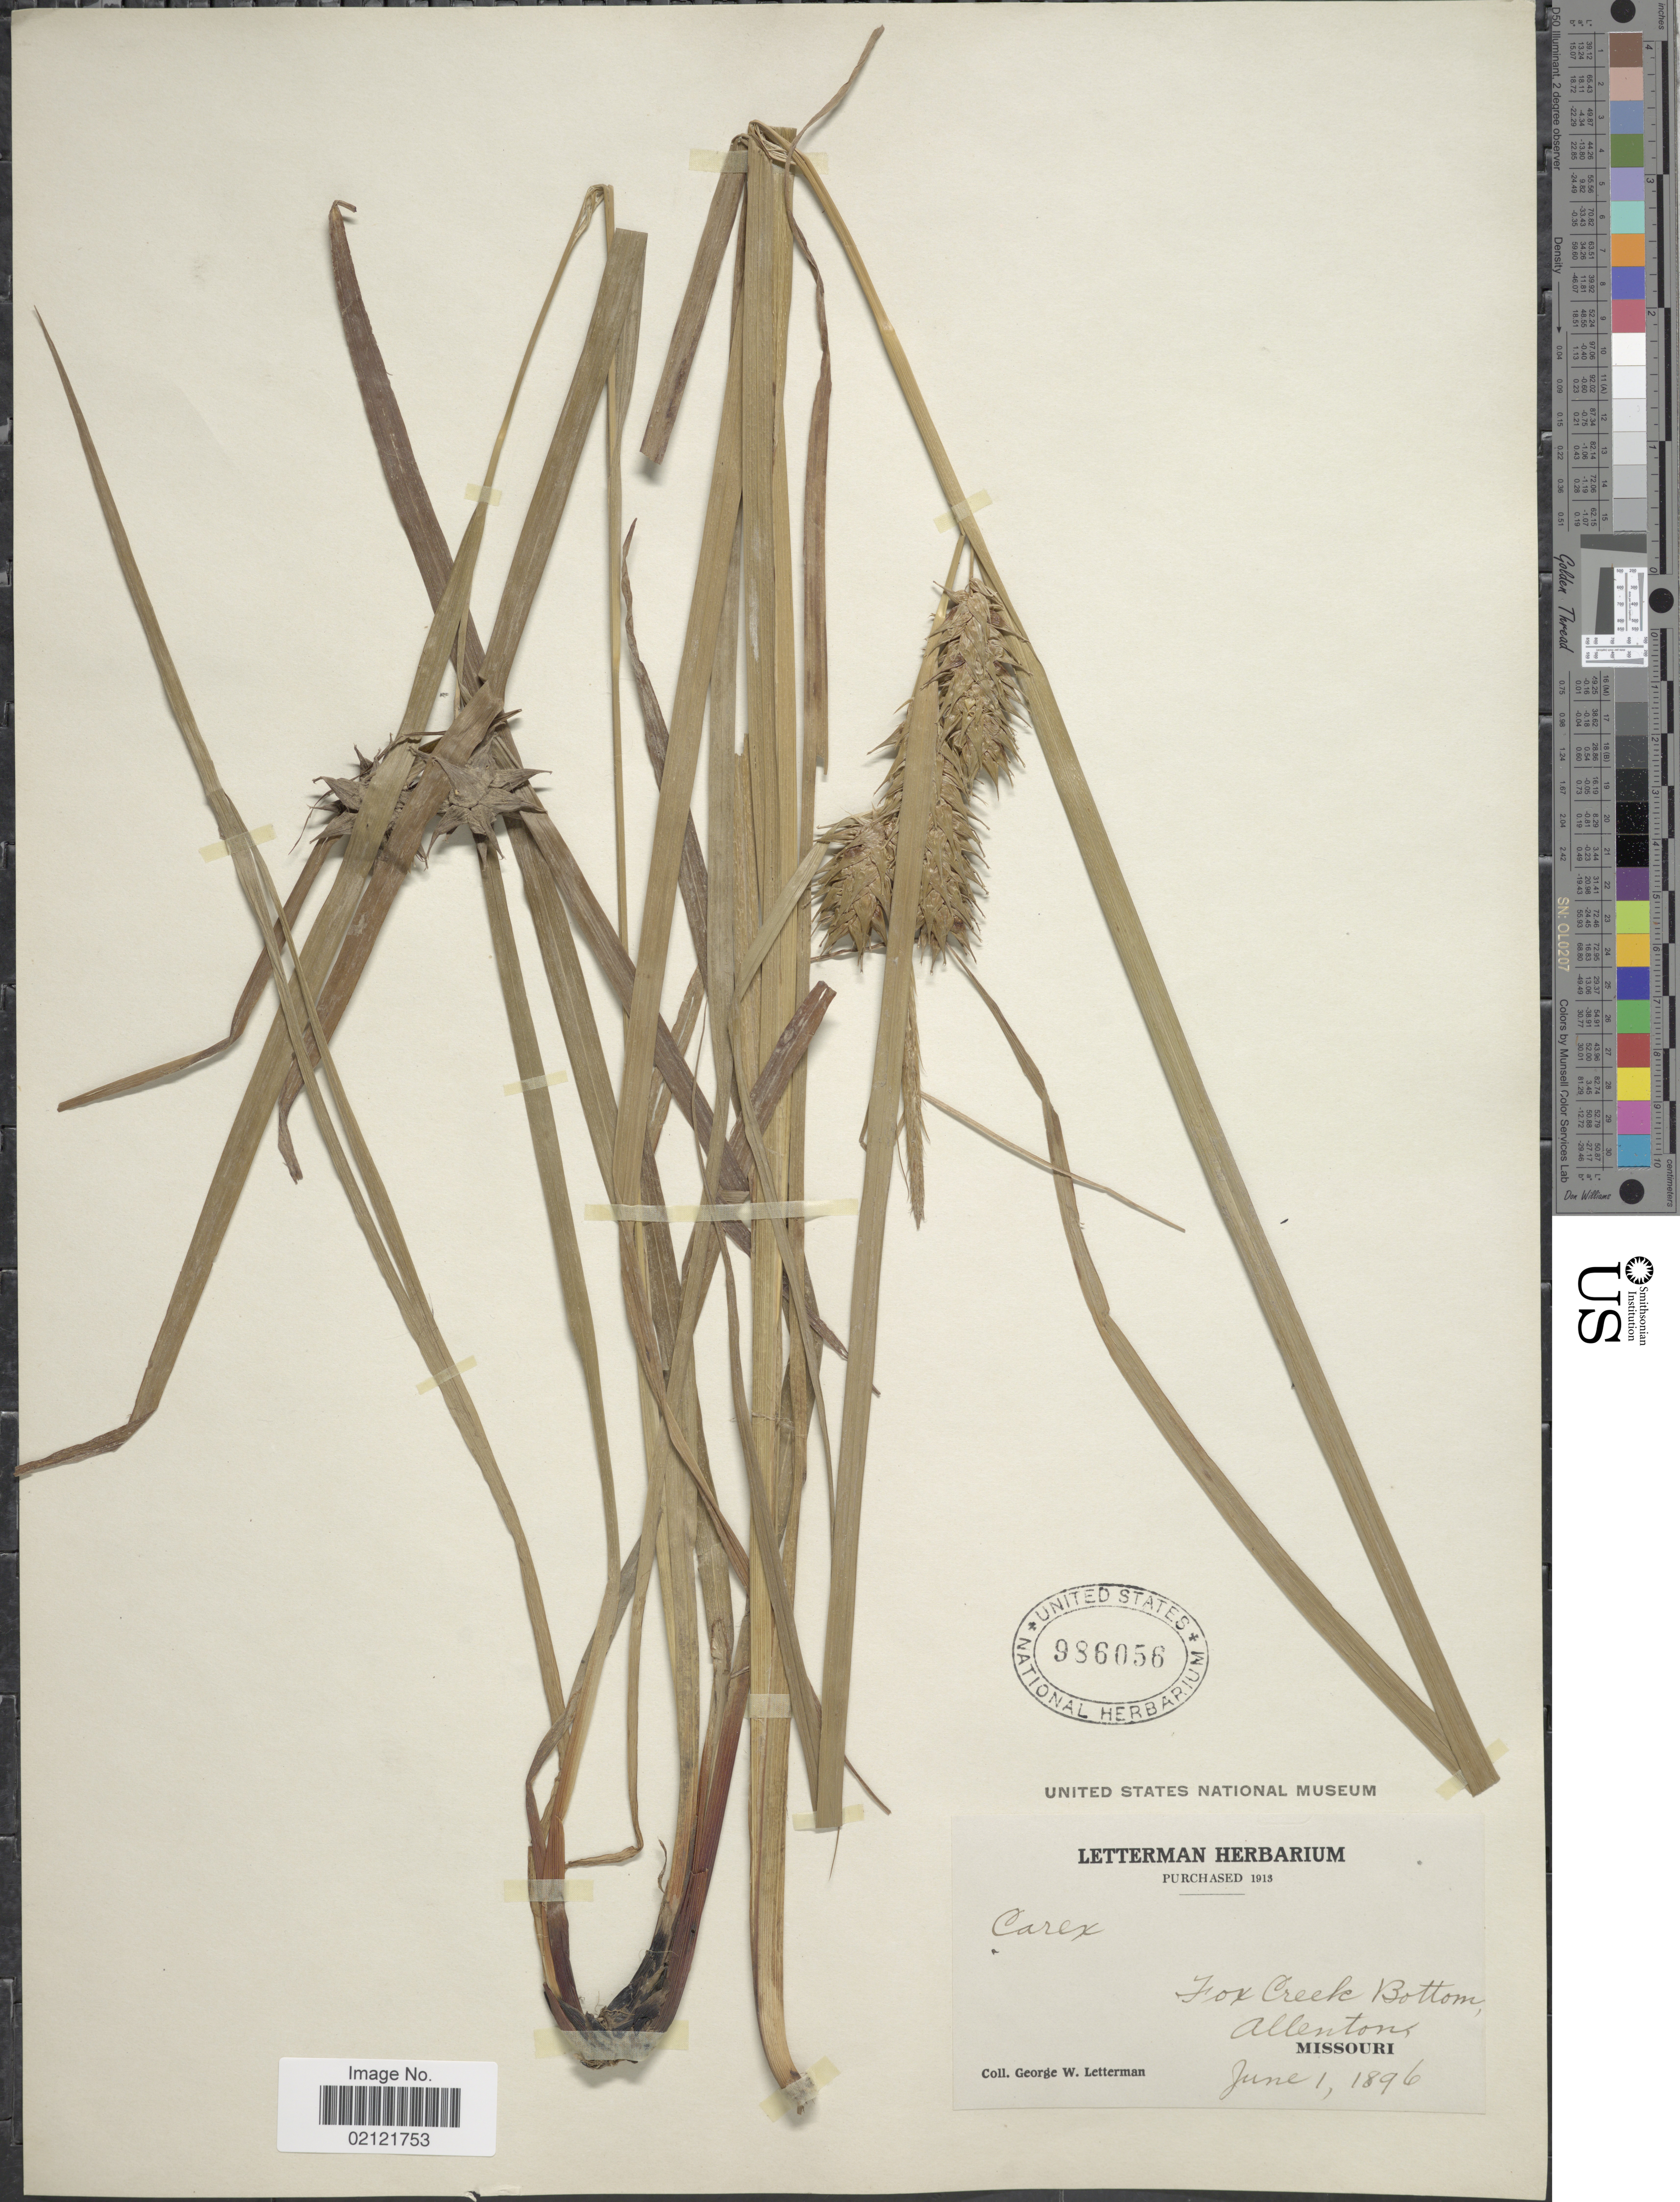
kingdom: Plantae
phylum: Tracheophyta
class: Liliopsida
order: Poales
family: Cyperaceae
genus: Carex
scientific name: Carex lupulina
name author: Muhl. ex Willd.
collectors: G. W. Letterman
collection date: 1896-06-01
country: United States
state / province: Missouri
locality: Fox Creek Bottom, Allenton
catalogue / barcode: US 986056